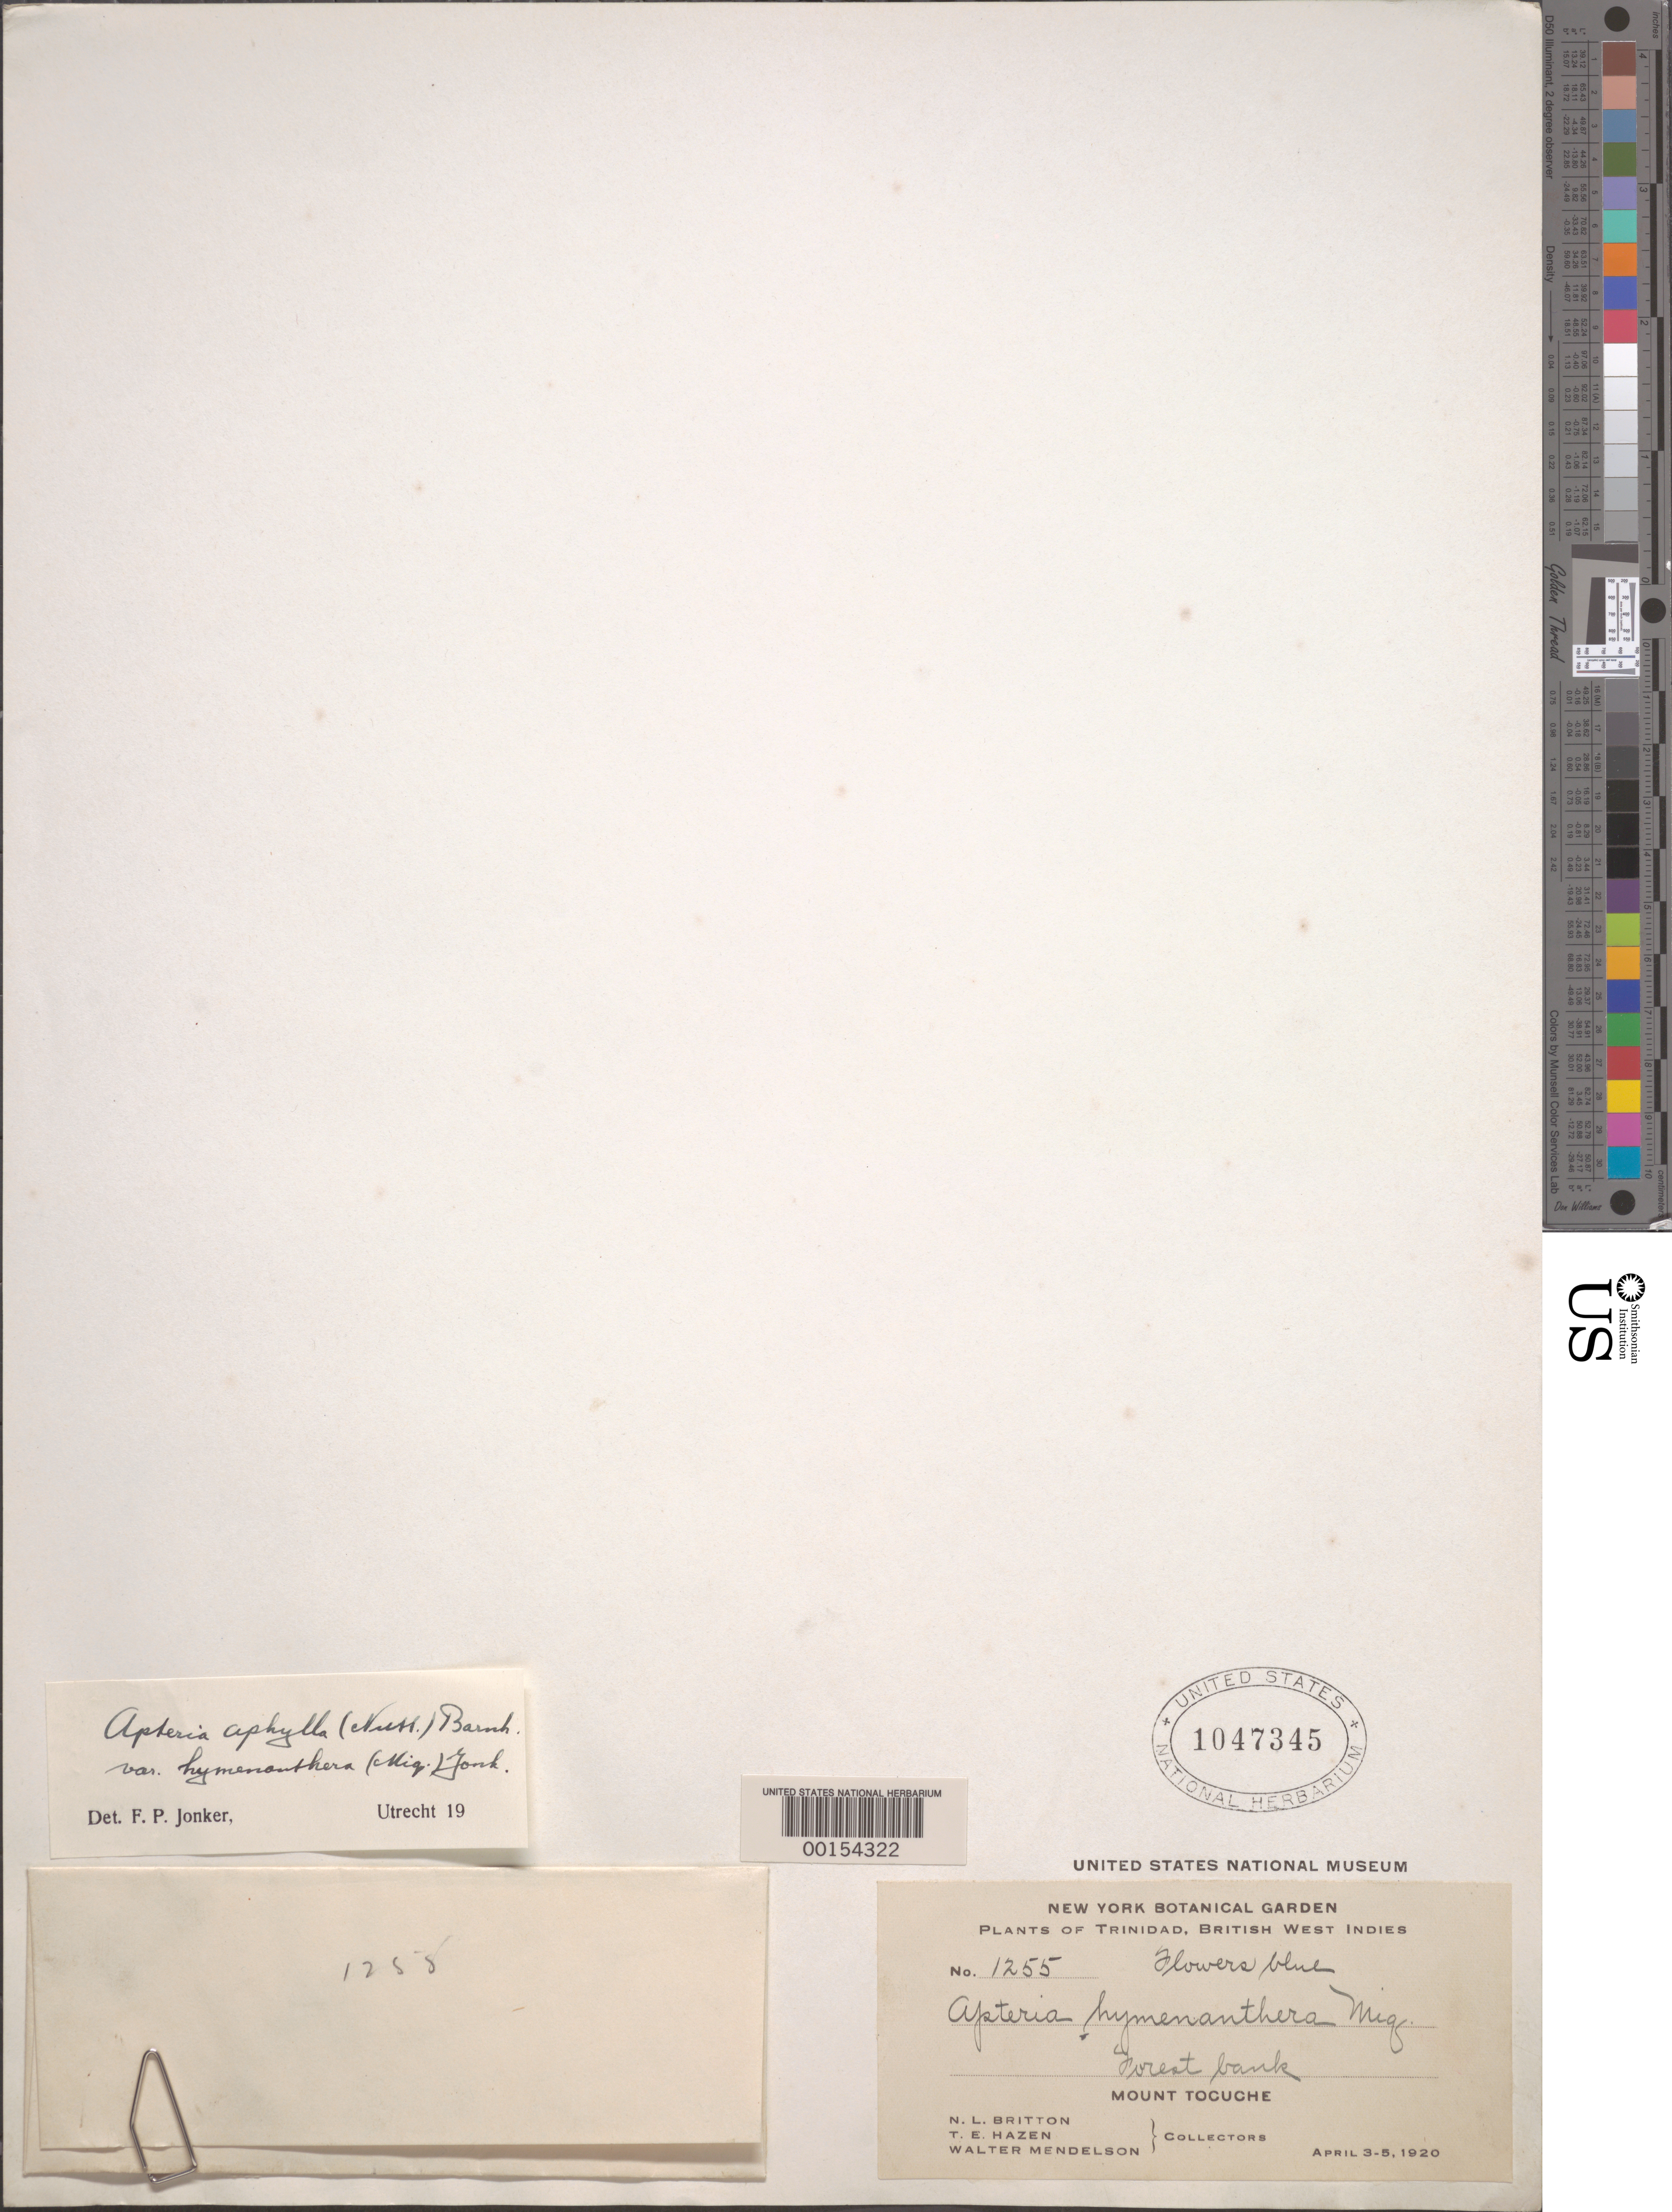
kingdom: Plantae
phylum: Tracheophyta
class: Liliopsida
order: Dioscoreales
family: Burmanniaceae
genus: Apteria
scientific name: Apteria aphylla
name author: (Nutt.) Barnhart ex Small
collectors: N. Britton, T. E. Hazen & W. Mendelson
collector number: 1255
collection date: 1920-04-03/1920-04-05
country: Trinidad and Tobago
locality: Trinidad, British West Indies. Forest bank. Mount Tocuche.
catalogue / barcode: US 1047345